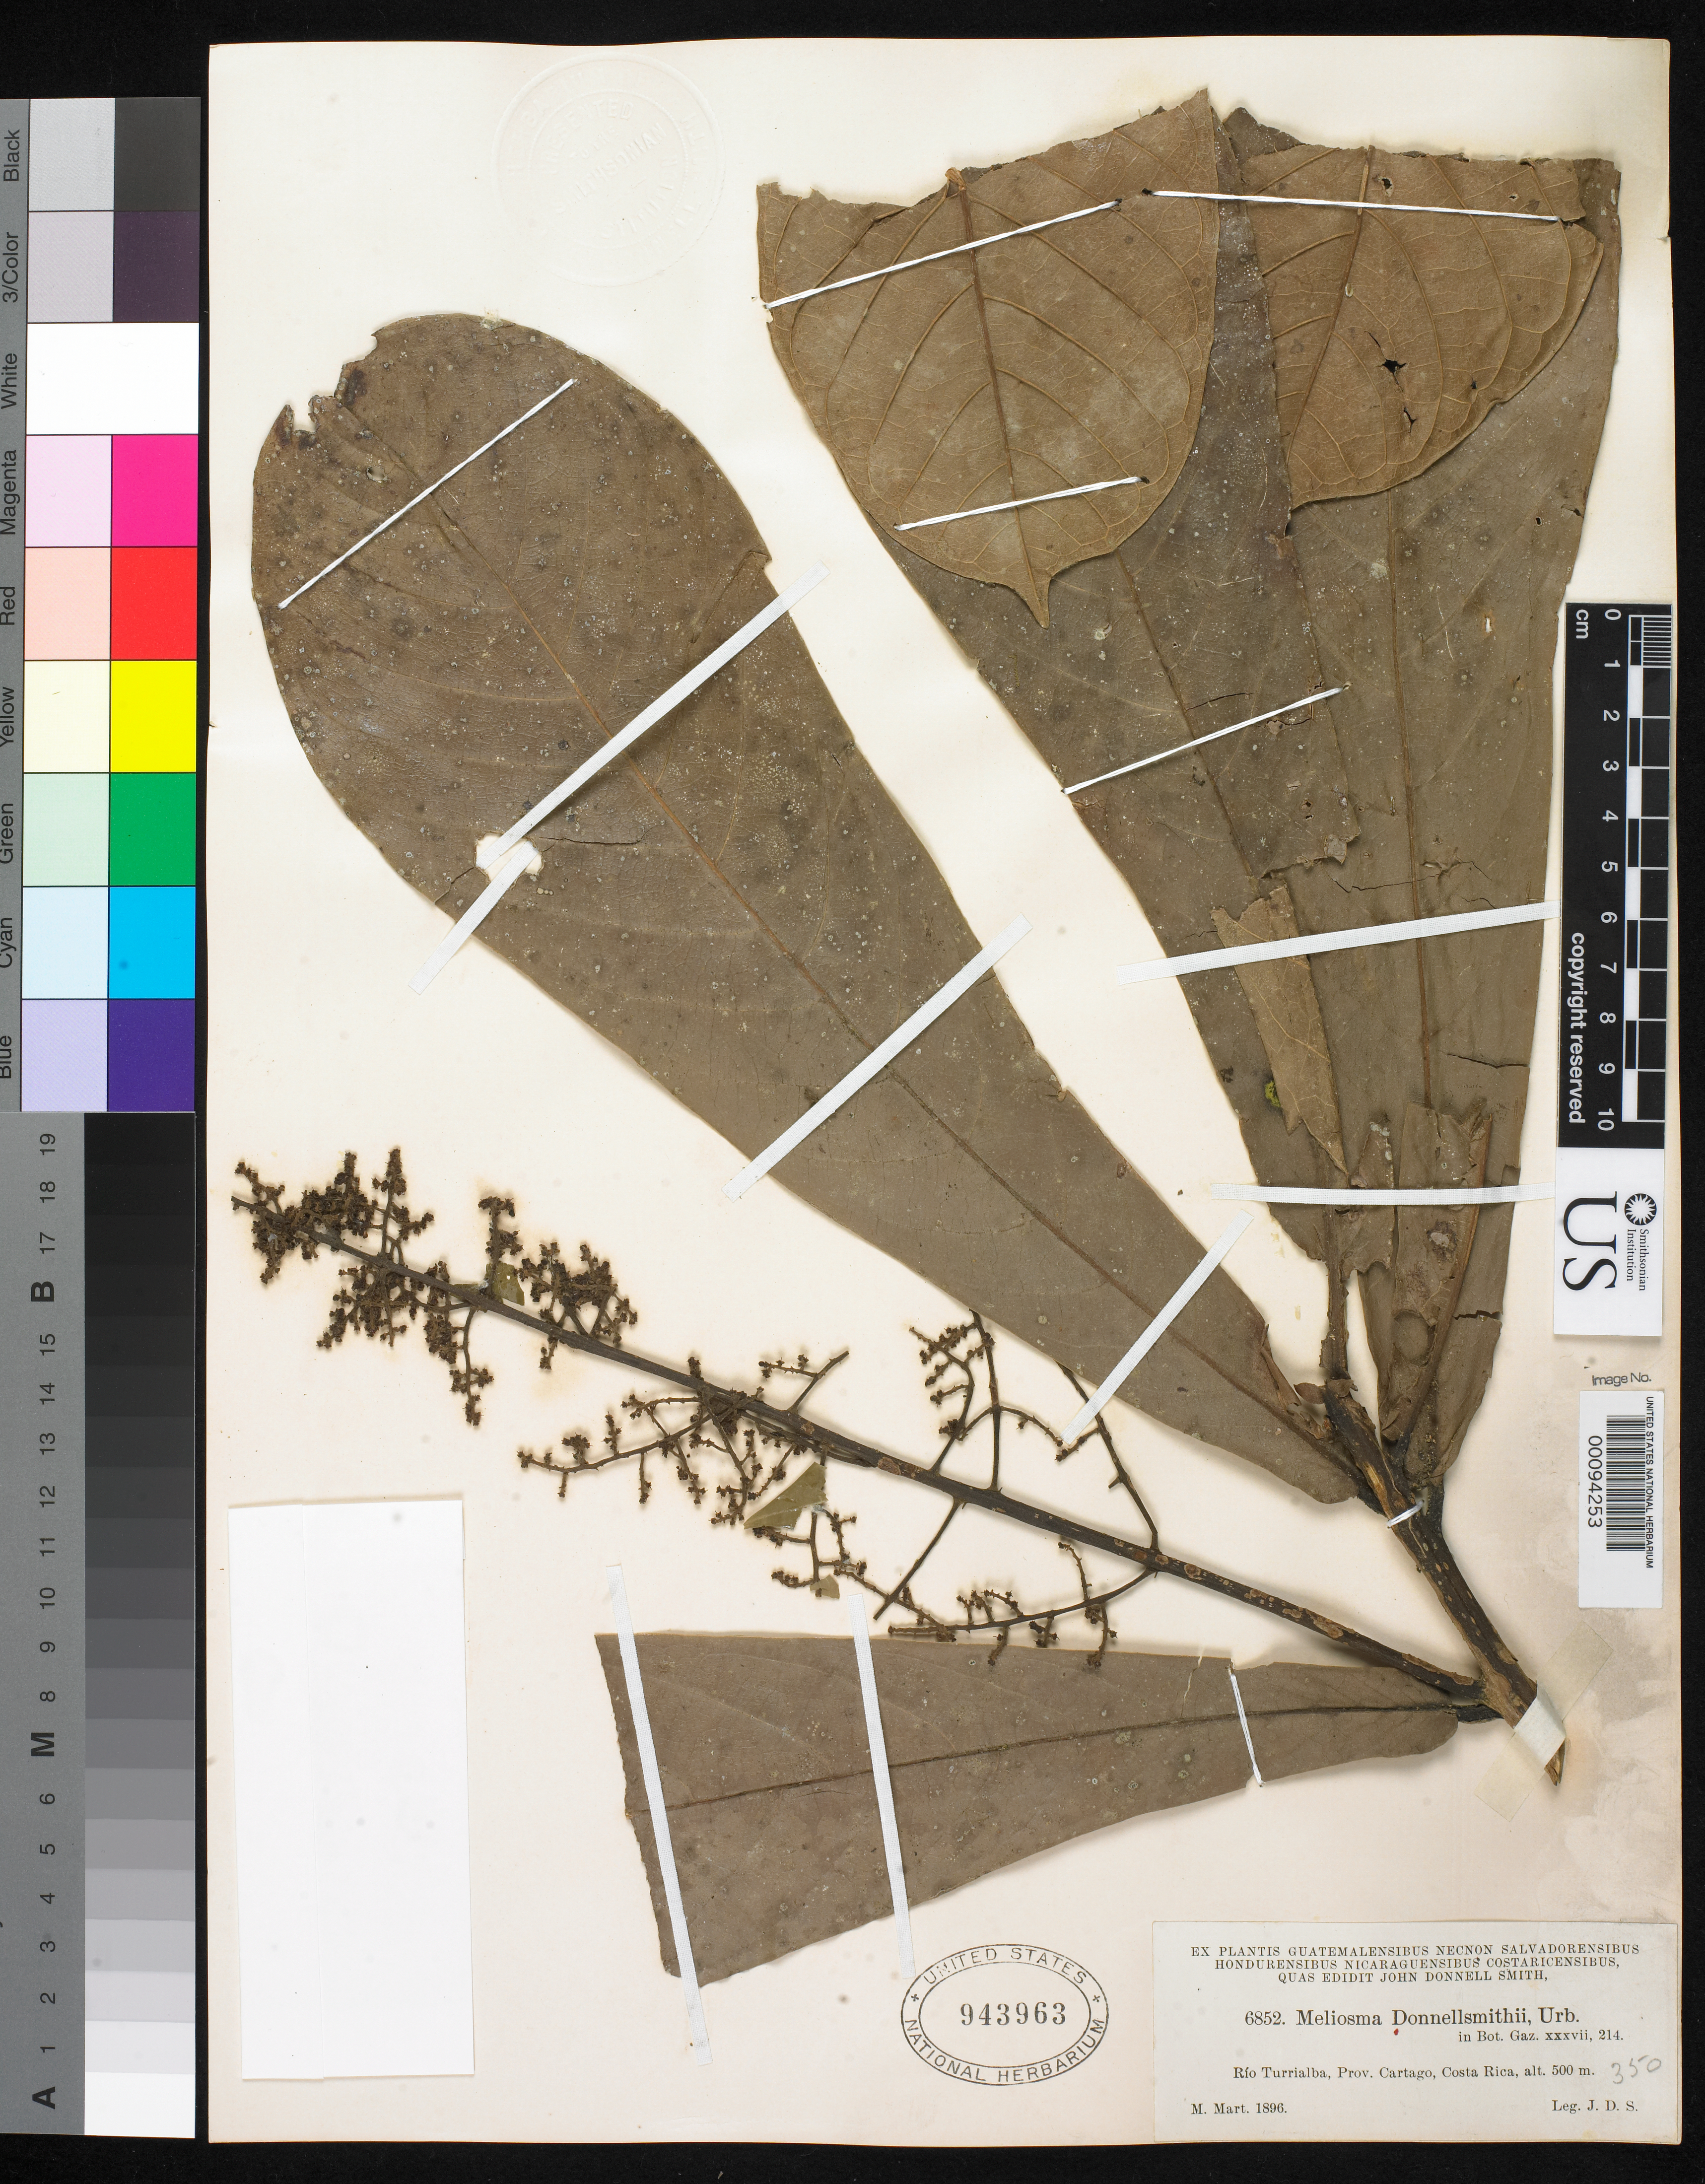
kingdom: Plantae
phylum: Tracheophyta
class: Magnoliopsida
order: Proteales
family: Sabiaceae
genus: Meliosma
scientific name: Meliosma donnellsmithii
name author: Urb. in Donn. Sm.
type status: Type Collection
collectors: J. Donnell Smith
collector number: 6852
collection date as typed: Mar 1896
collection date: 1896-03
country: Costa Rica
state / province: Cartago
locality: Rio Turrialba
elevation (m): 500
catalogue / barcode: US 943963